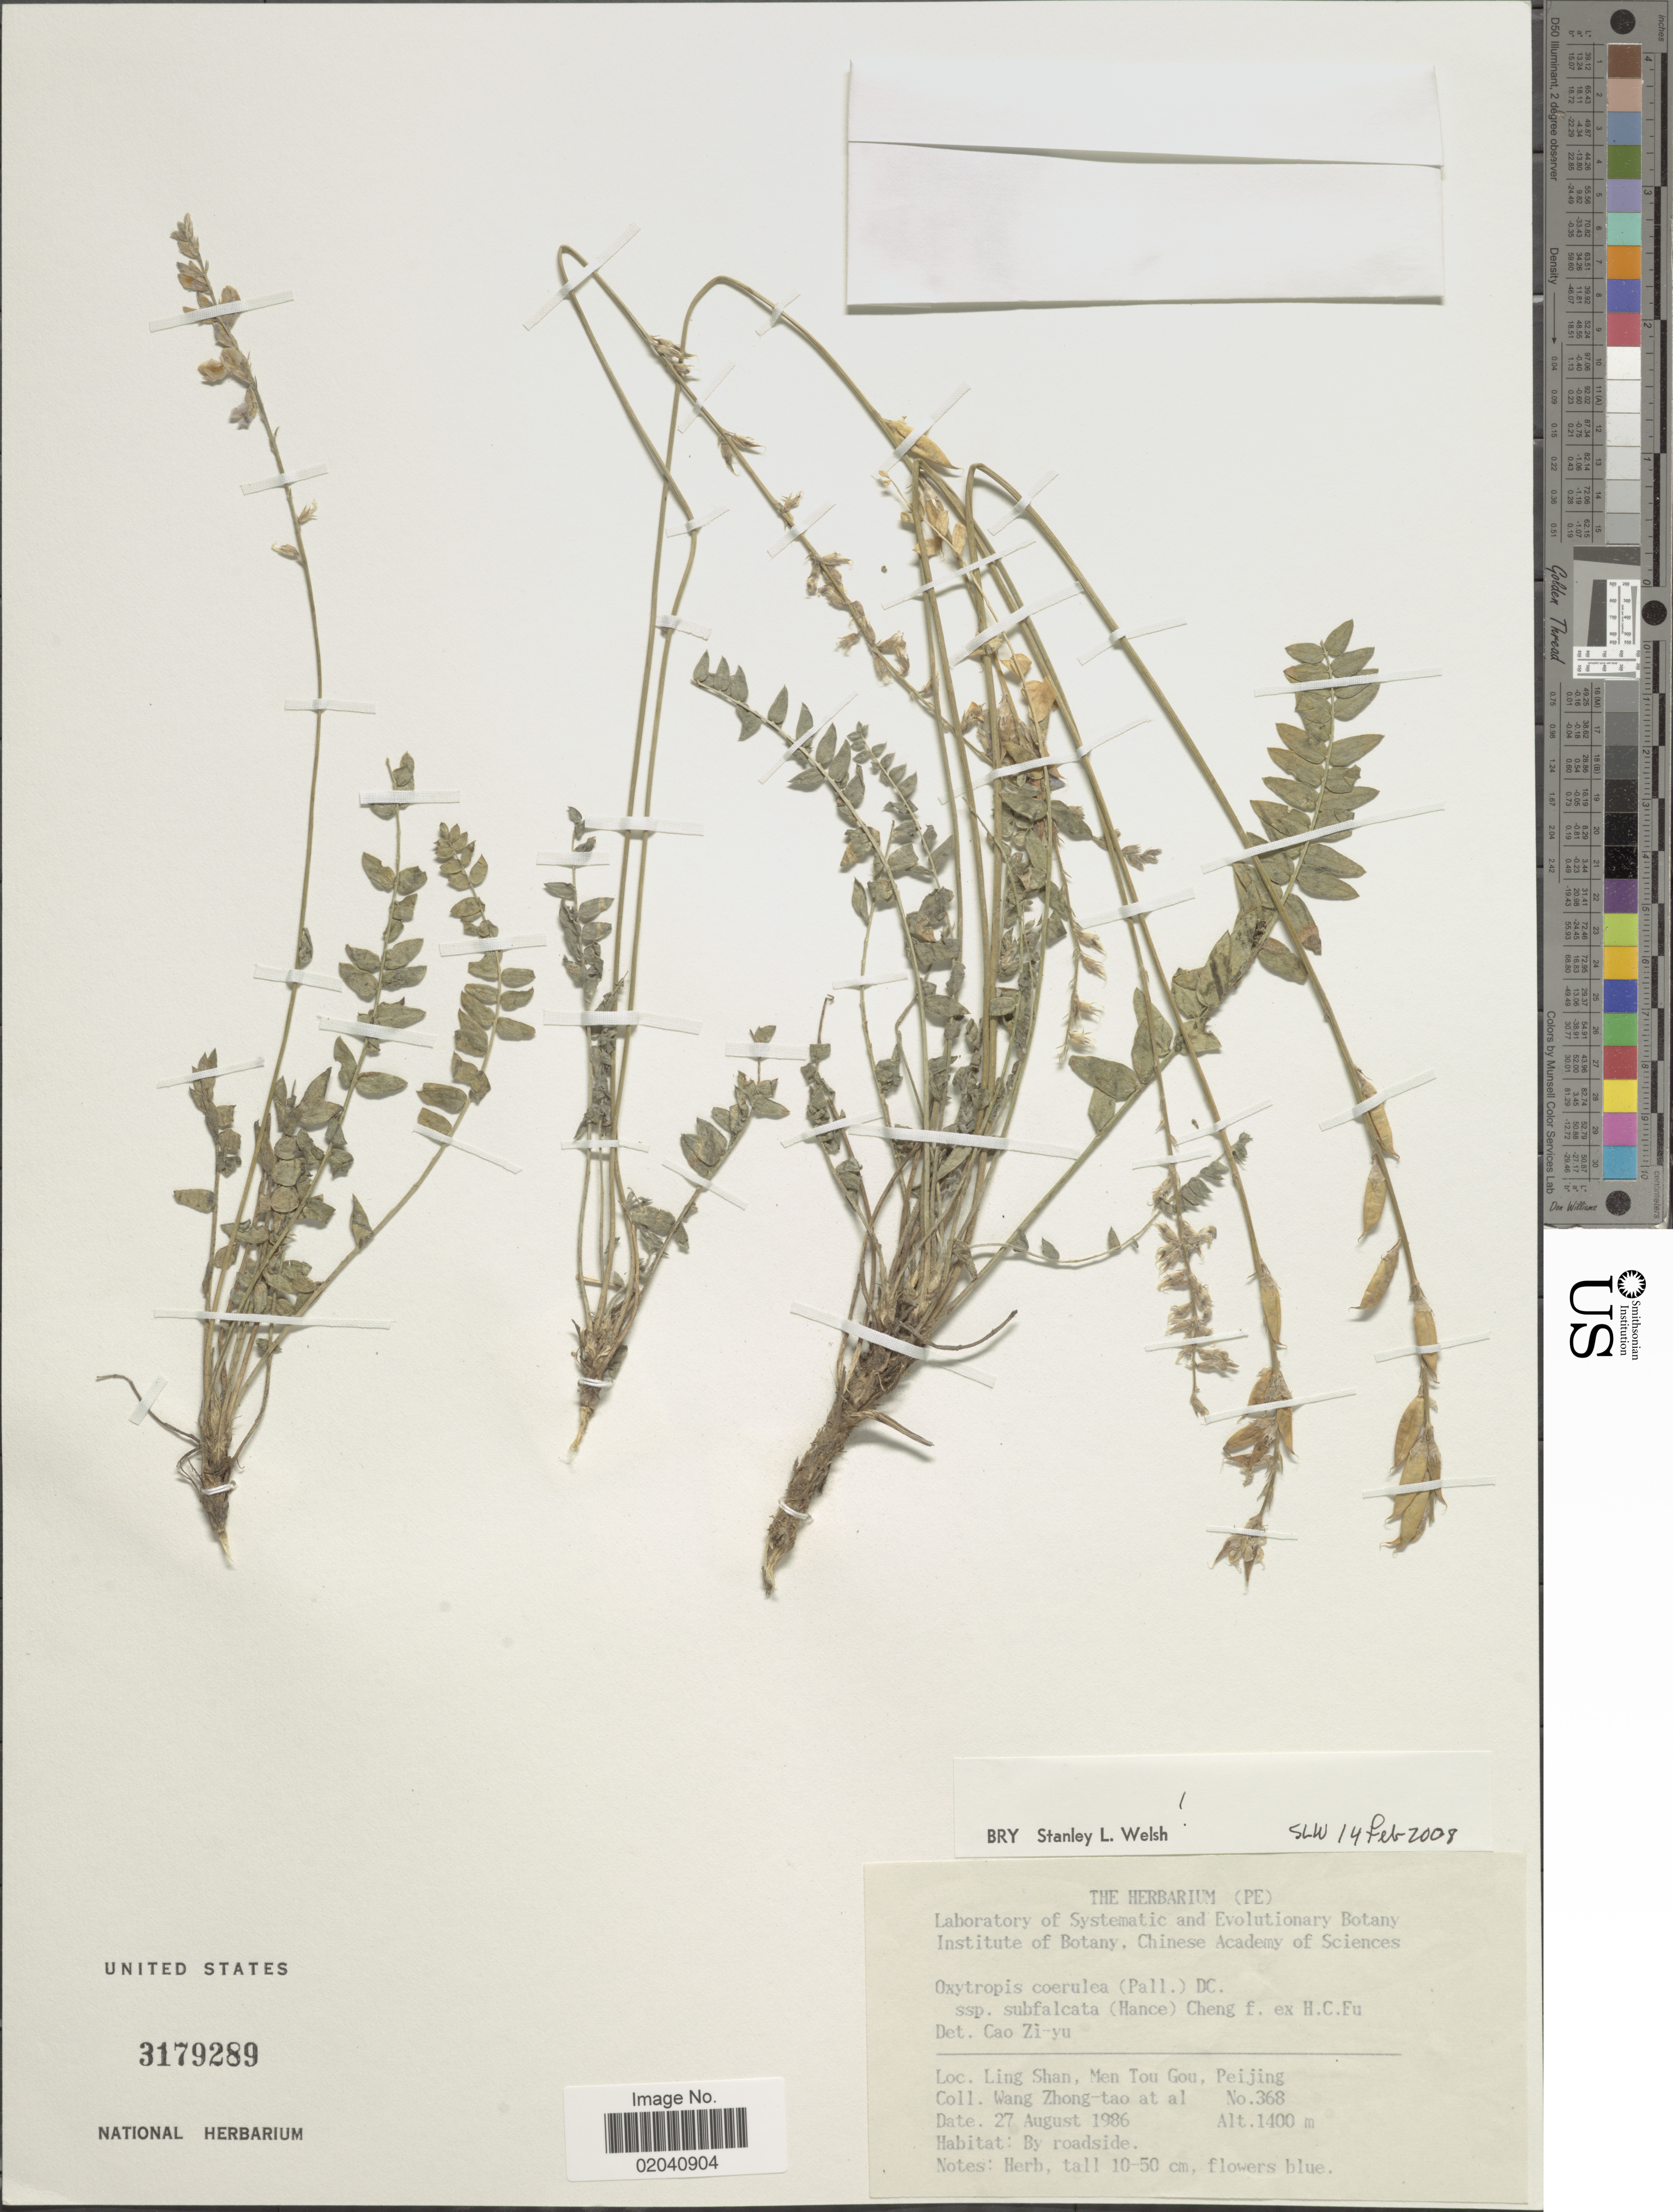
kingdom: Plantae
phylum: Tracheophyta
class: Magnoliopsida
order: Fabales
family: Fabaceae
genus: Oxytropis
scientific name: Oxytropis coerulea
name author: (Pall.) DC.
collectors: W. Zhong-Tao & et al.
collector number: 368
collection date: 1986-08-27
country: China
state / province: Beijing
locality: Ling Shan, Men Tou Gou, Peijing, by roadside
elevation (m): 1400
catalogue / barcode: US 3179289